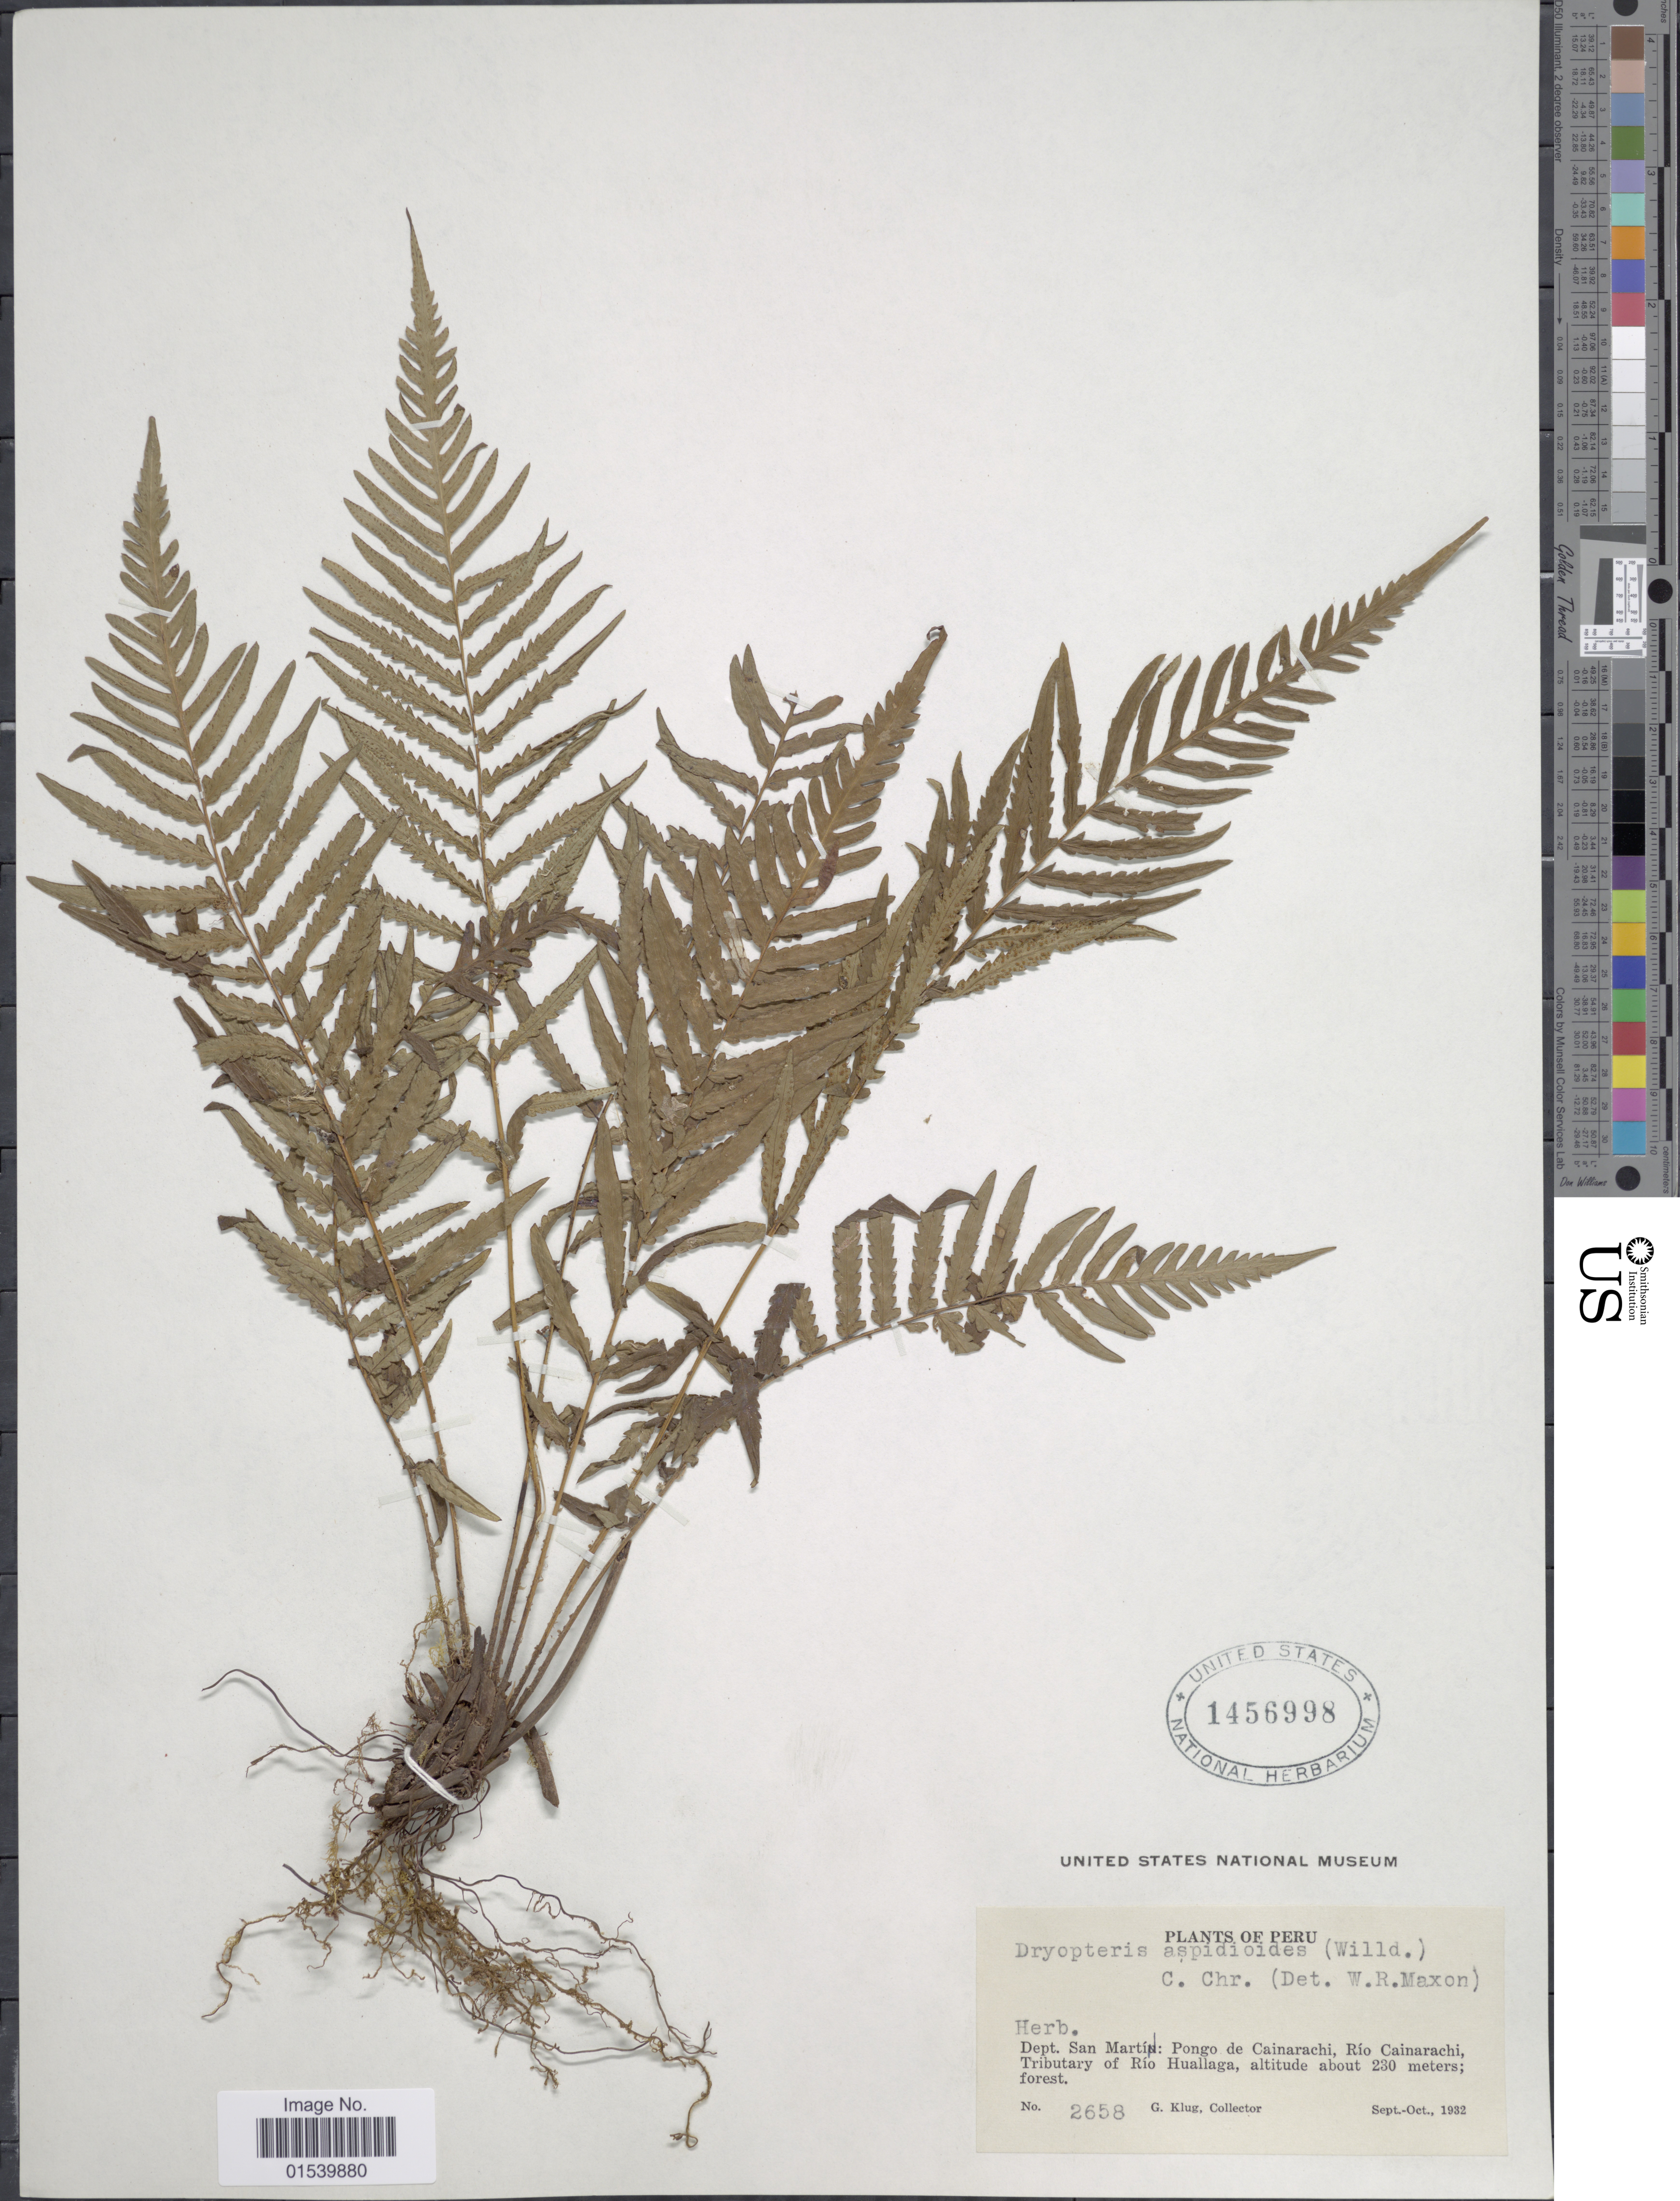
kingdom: Plantae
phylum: Tracheophyta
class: Polypodiopsida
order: Polypodiales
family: Thelypteridaceae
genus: Amauropelta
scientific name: Amauropelta aspidioides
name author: (Willd.) Pic. Serm.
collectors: G. Klug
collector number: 2658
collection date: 1932-09/1932-10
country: Peru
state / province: San Martín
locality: Dept. San Martin: Pongo de Cainarachi, Río Cainarachi, Tributary of Río Huallaga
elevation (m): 230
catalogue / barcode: US 1456998